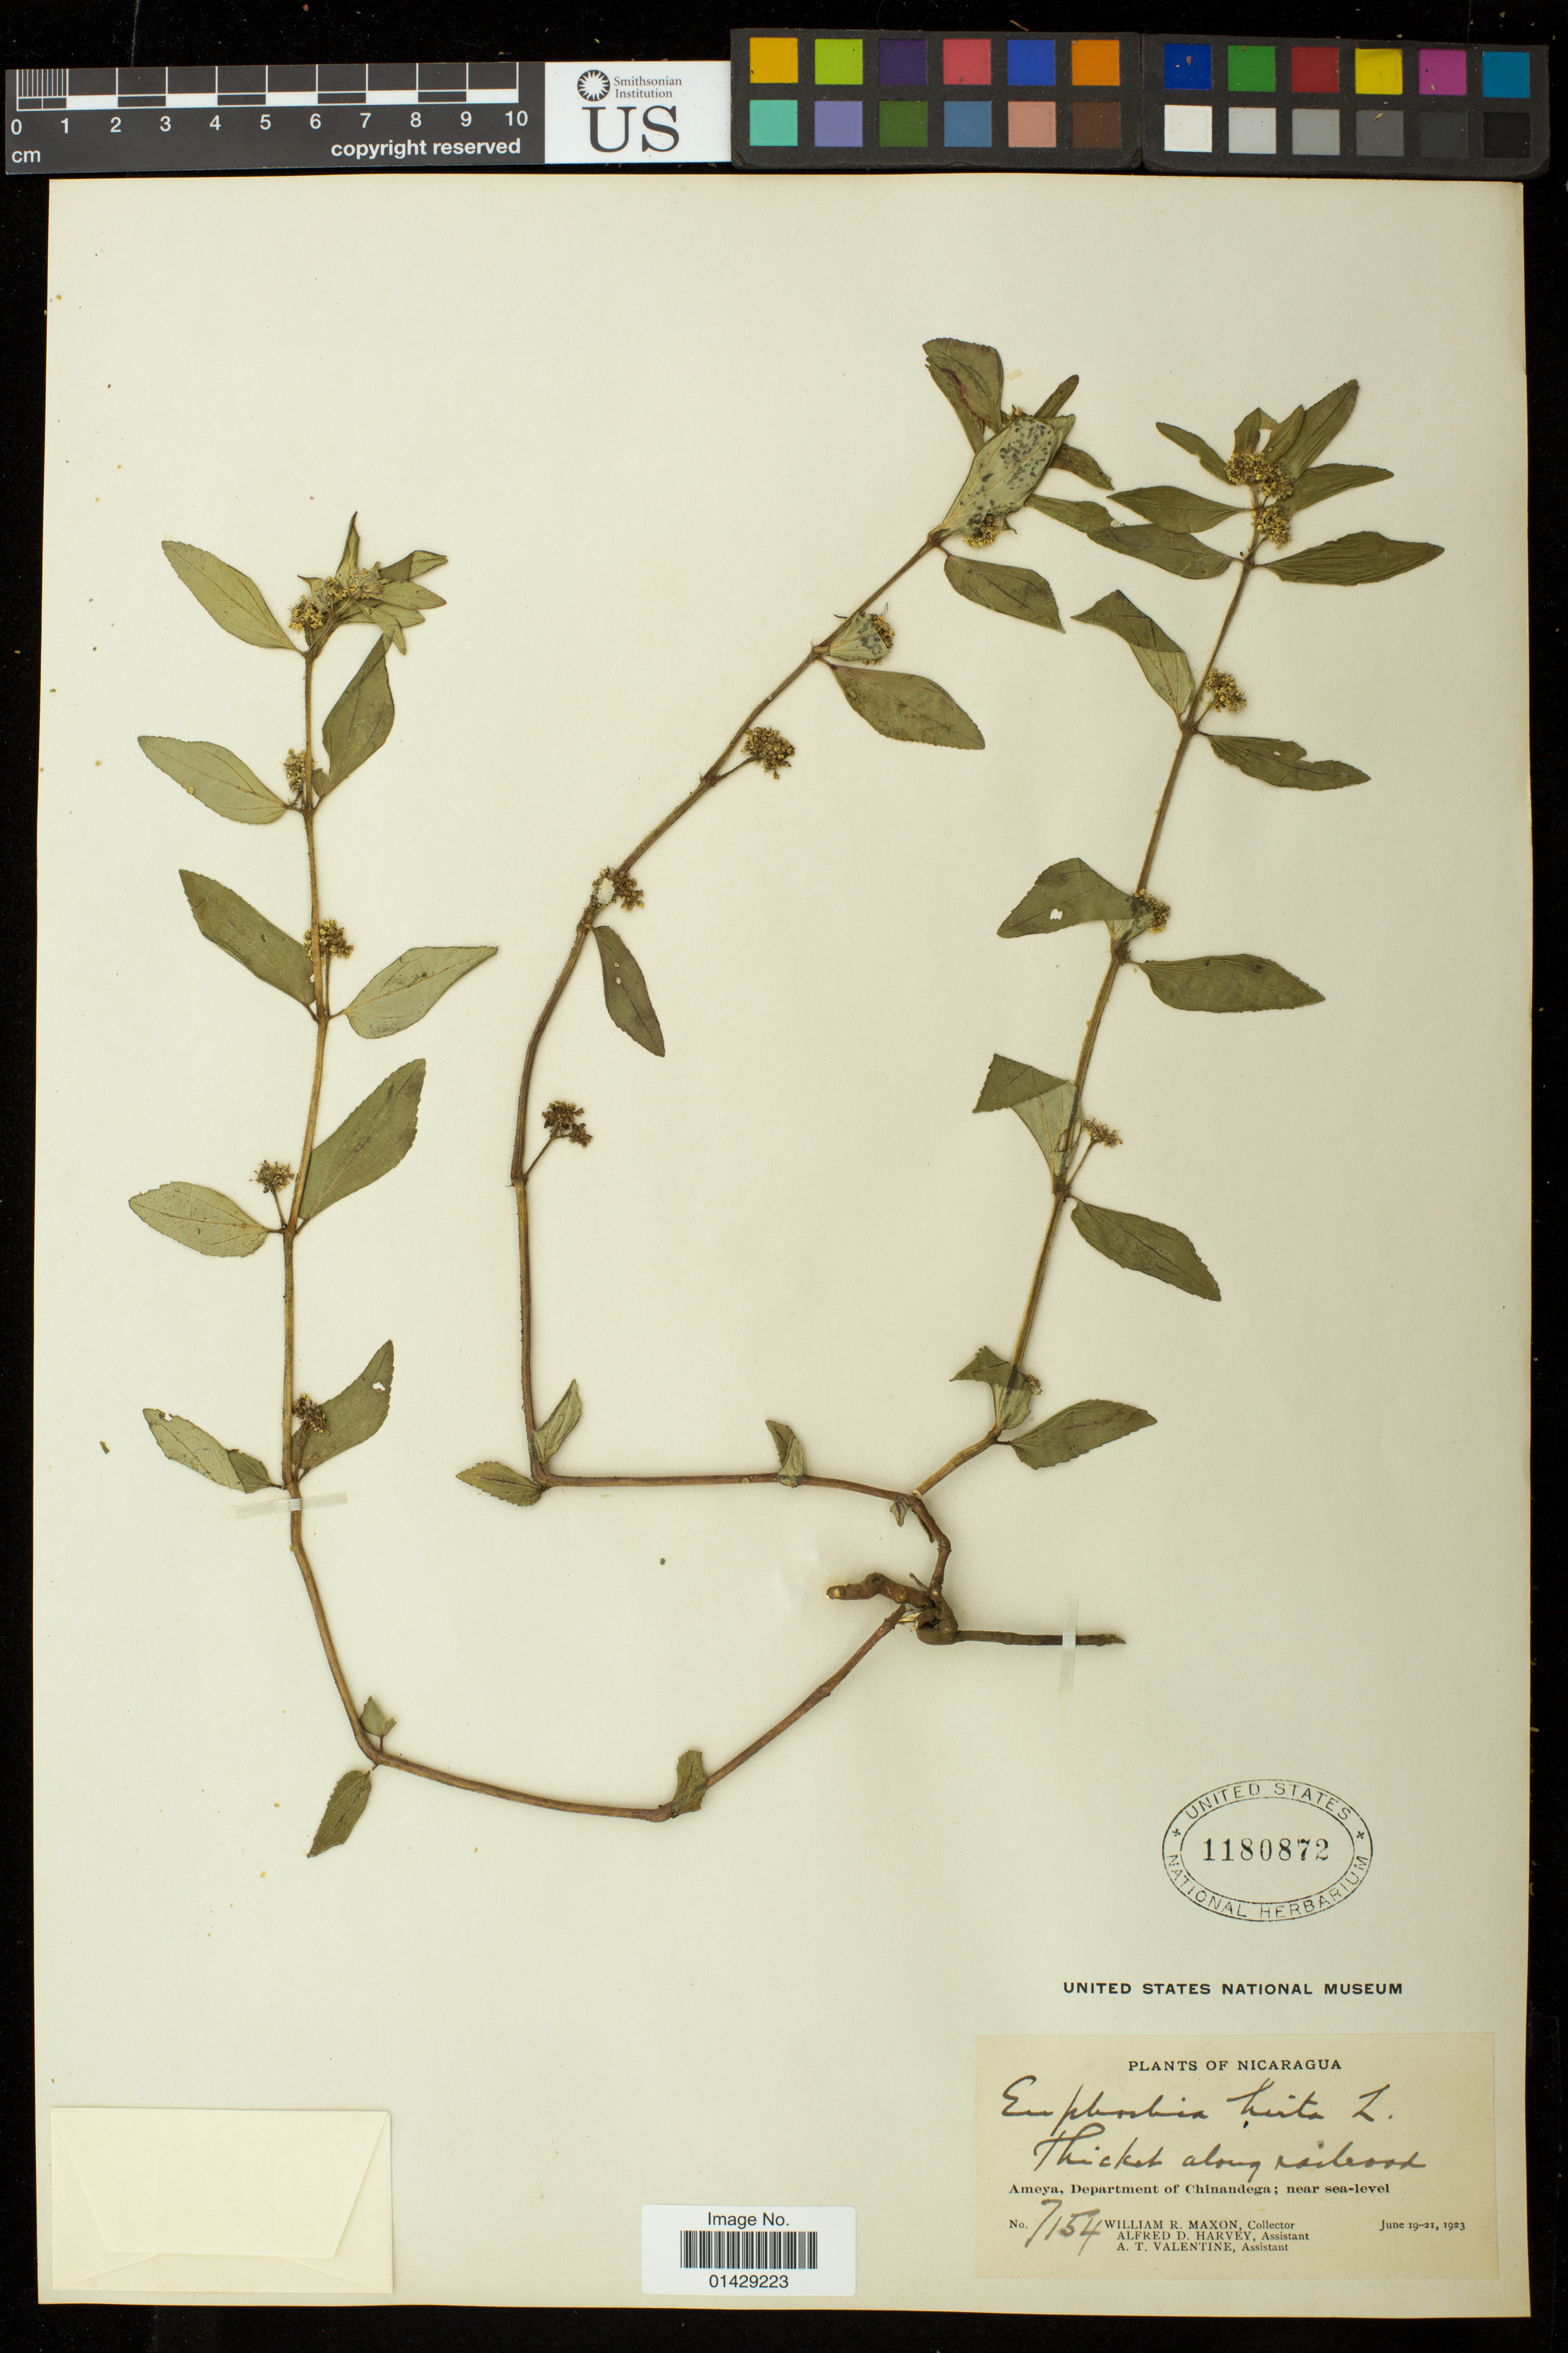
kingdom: Plantae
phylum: Tracheophyta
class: Magnoliopsida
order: Malpighiales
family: Euphorbiaceae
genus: Euphorbia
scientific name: Euphorbia hirta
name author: L.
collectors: W. R. Maxon, A. D. Harvey & A. Valentine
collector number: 7154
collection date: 1923-06-19/1923-06-21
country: Nicaragua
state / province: Chinandega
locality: Ameya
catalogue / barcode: US 1180872